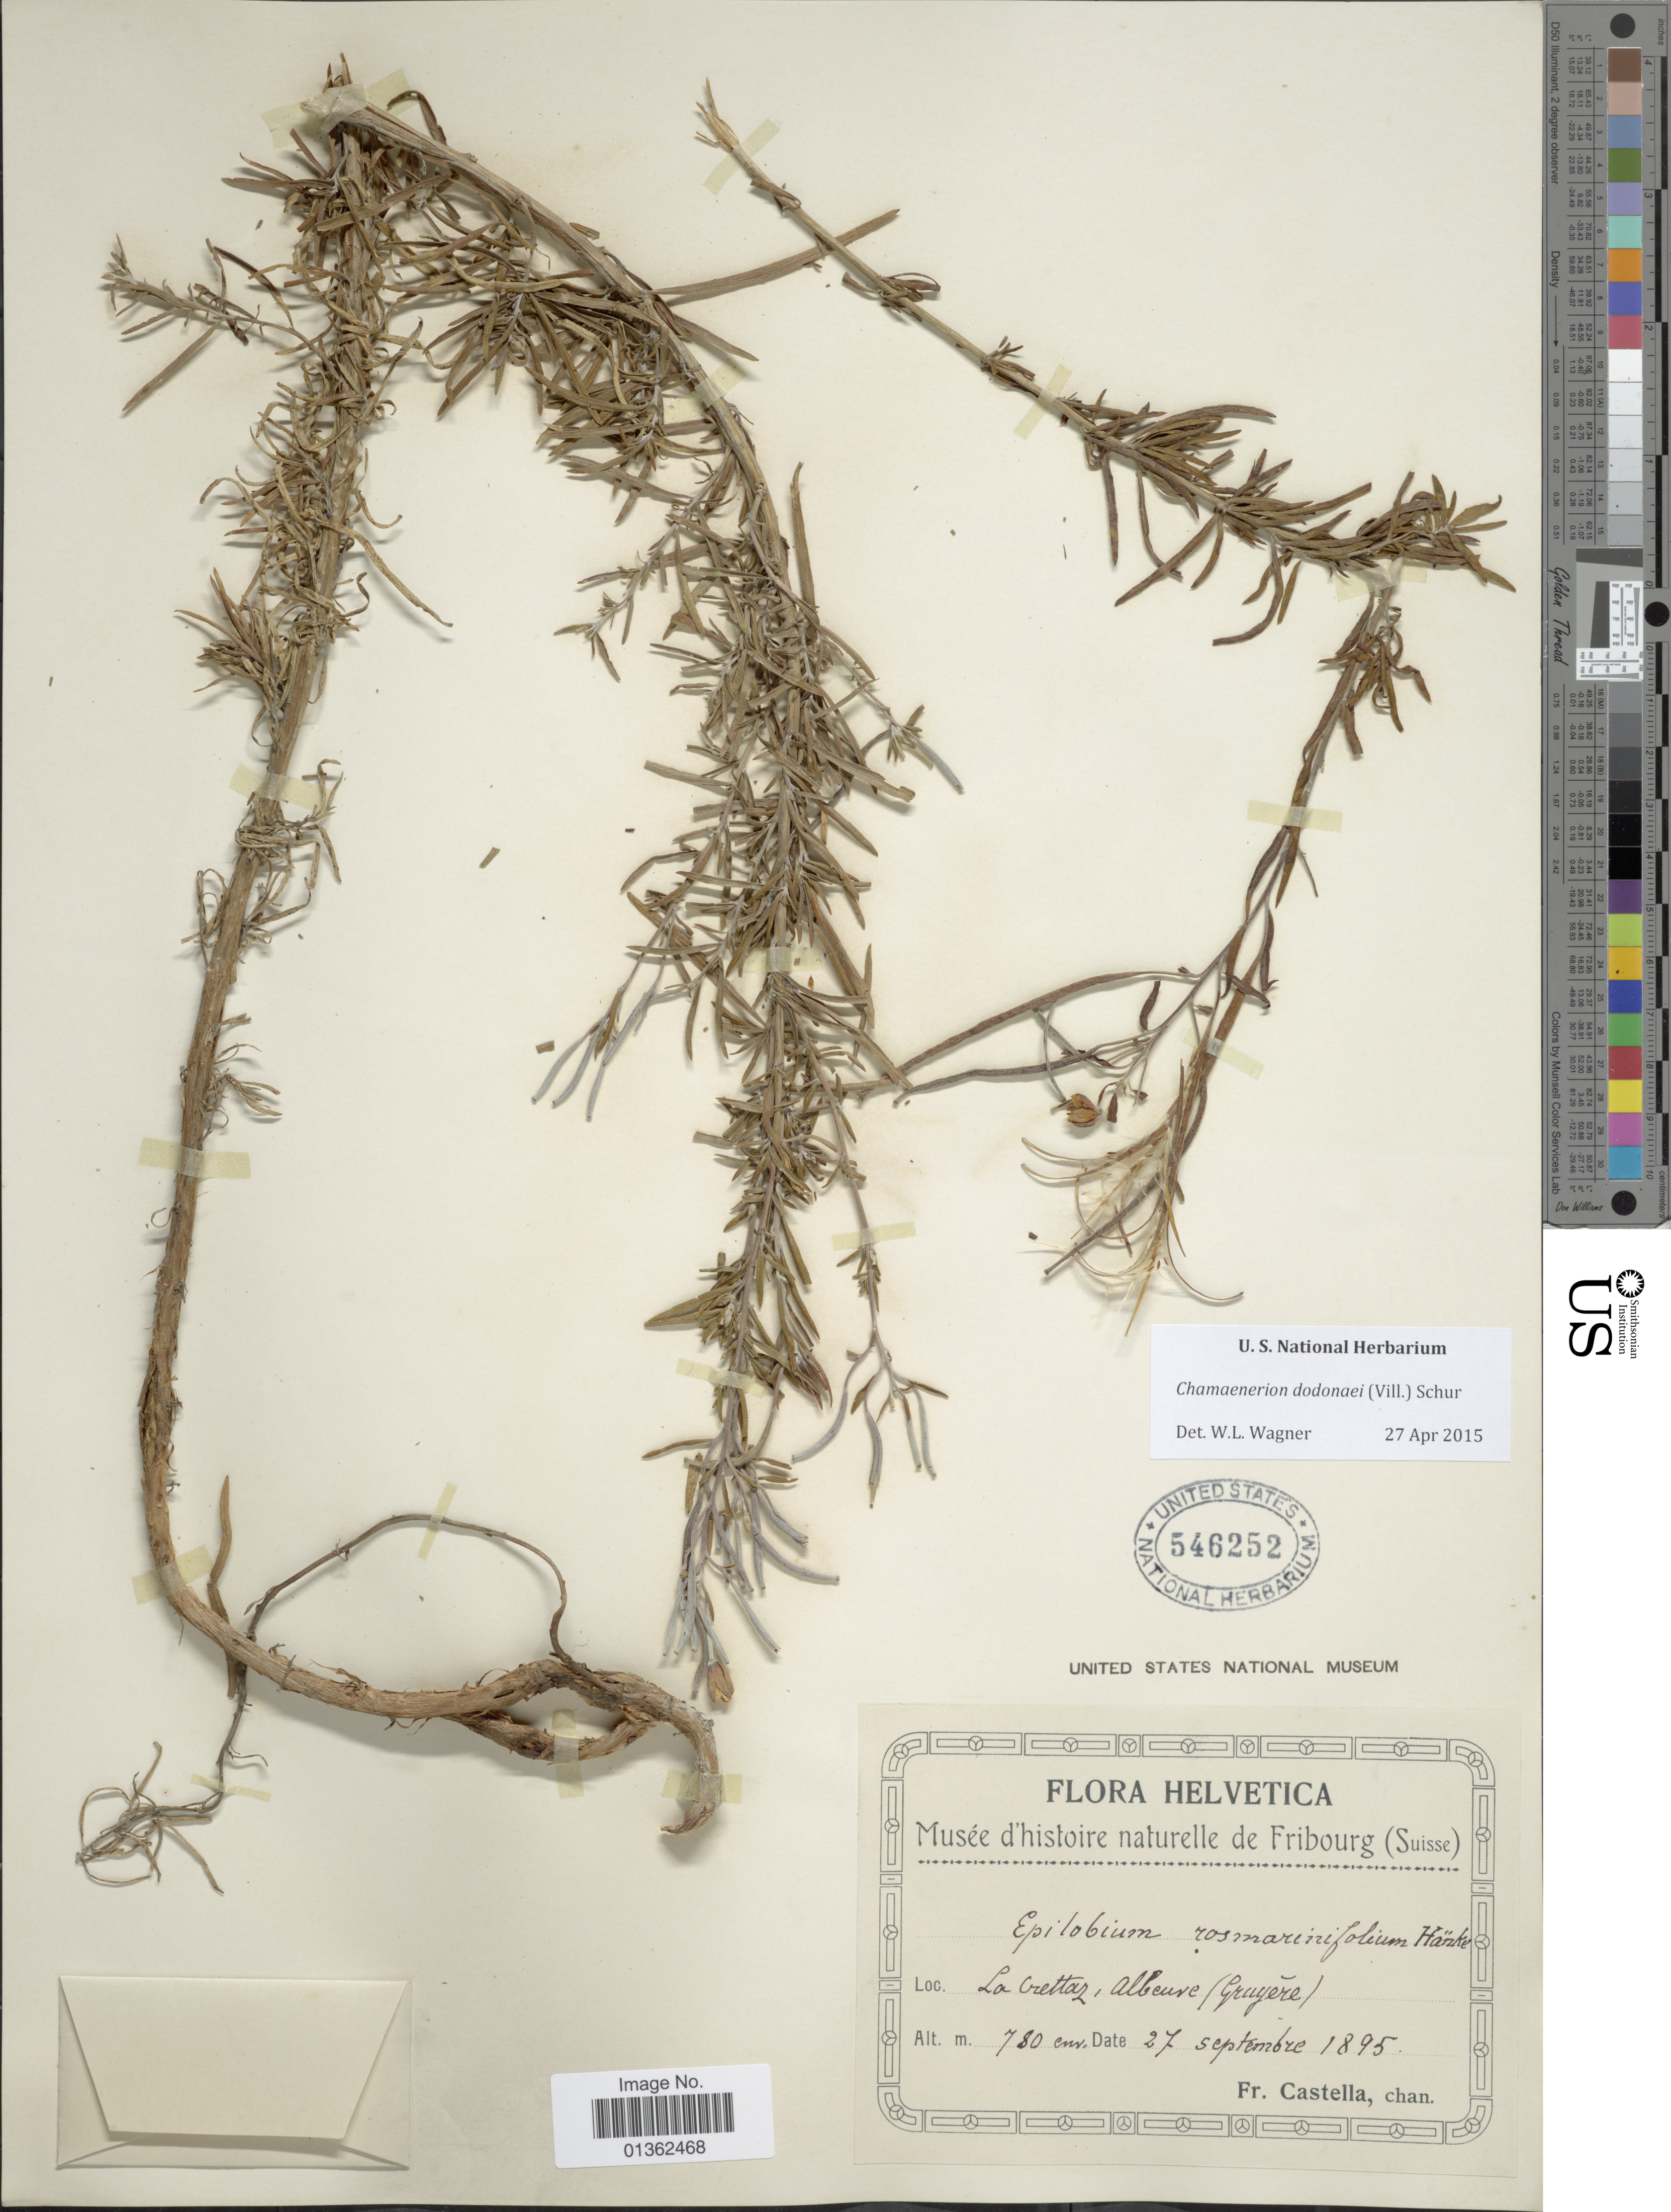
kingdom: Plantae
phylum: Tracheophyta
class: Magnoliopsida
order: Myrtales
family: Onagraceae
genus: Chamaenerion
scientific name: Chamaenerion dodonaei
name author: (Vill.) Schur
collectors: Fr. Castella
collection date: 1895-09-27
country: Switzerland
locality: Helvetica. La Crettaz, Albeure (Gruyere).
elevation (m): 780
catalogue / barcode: US 546252